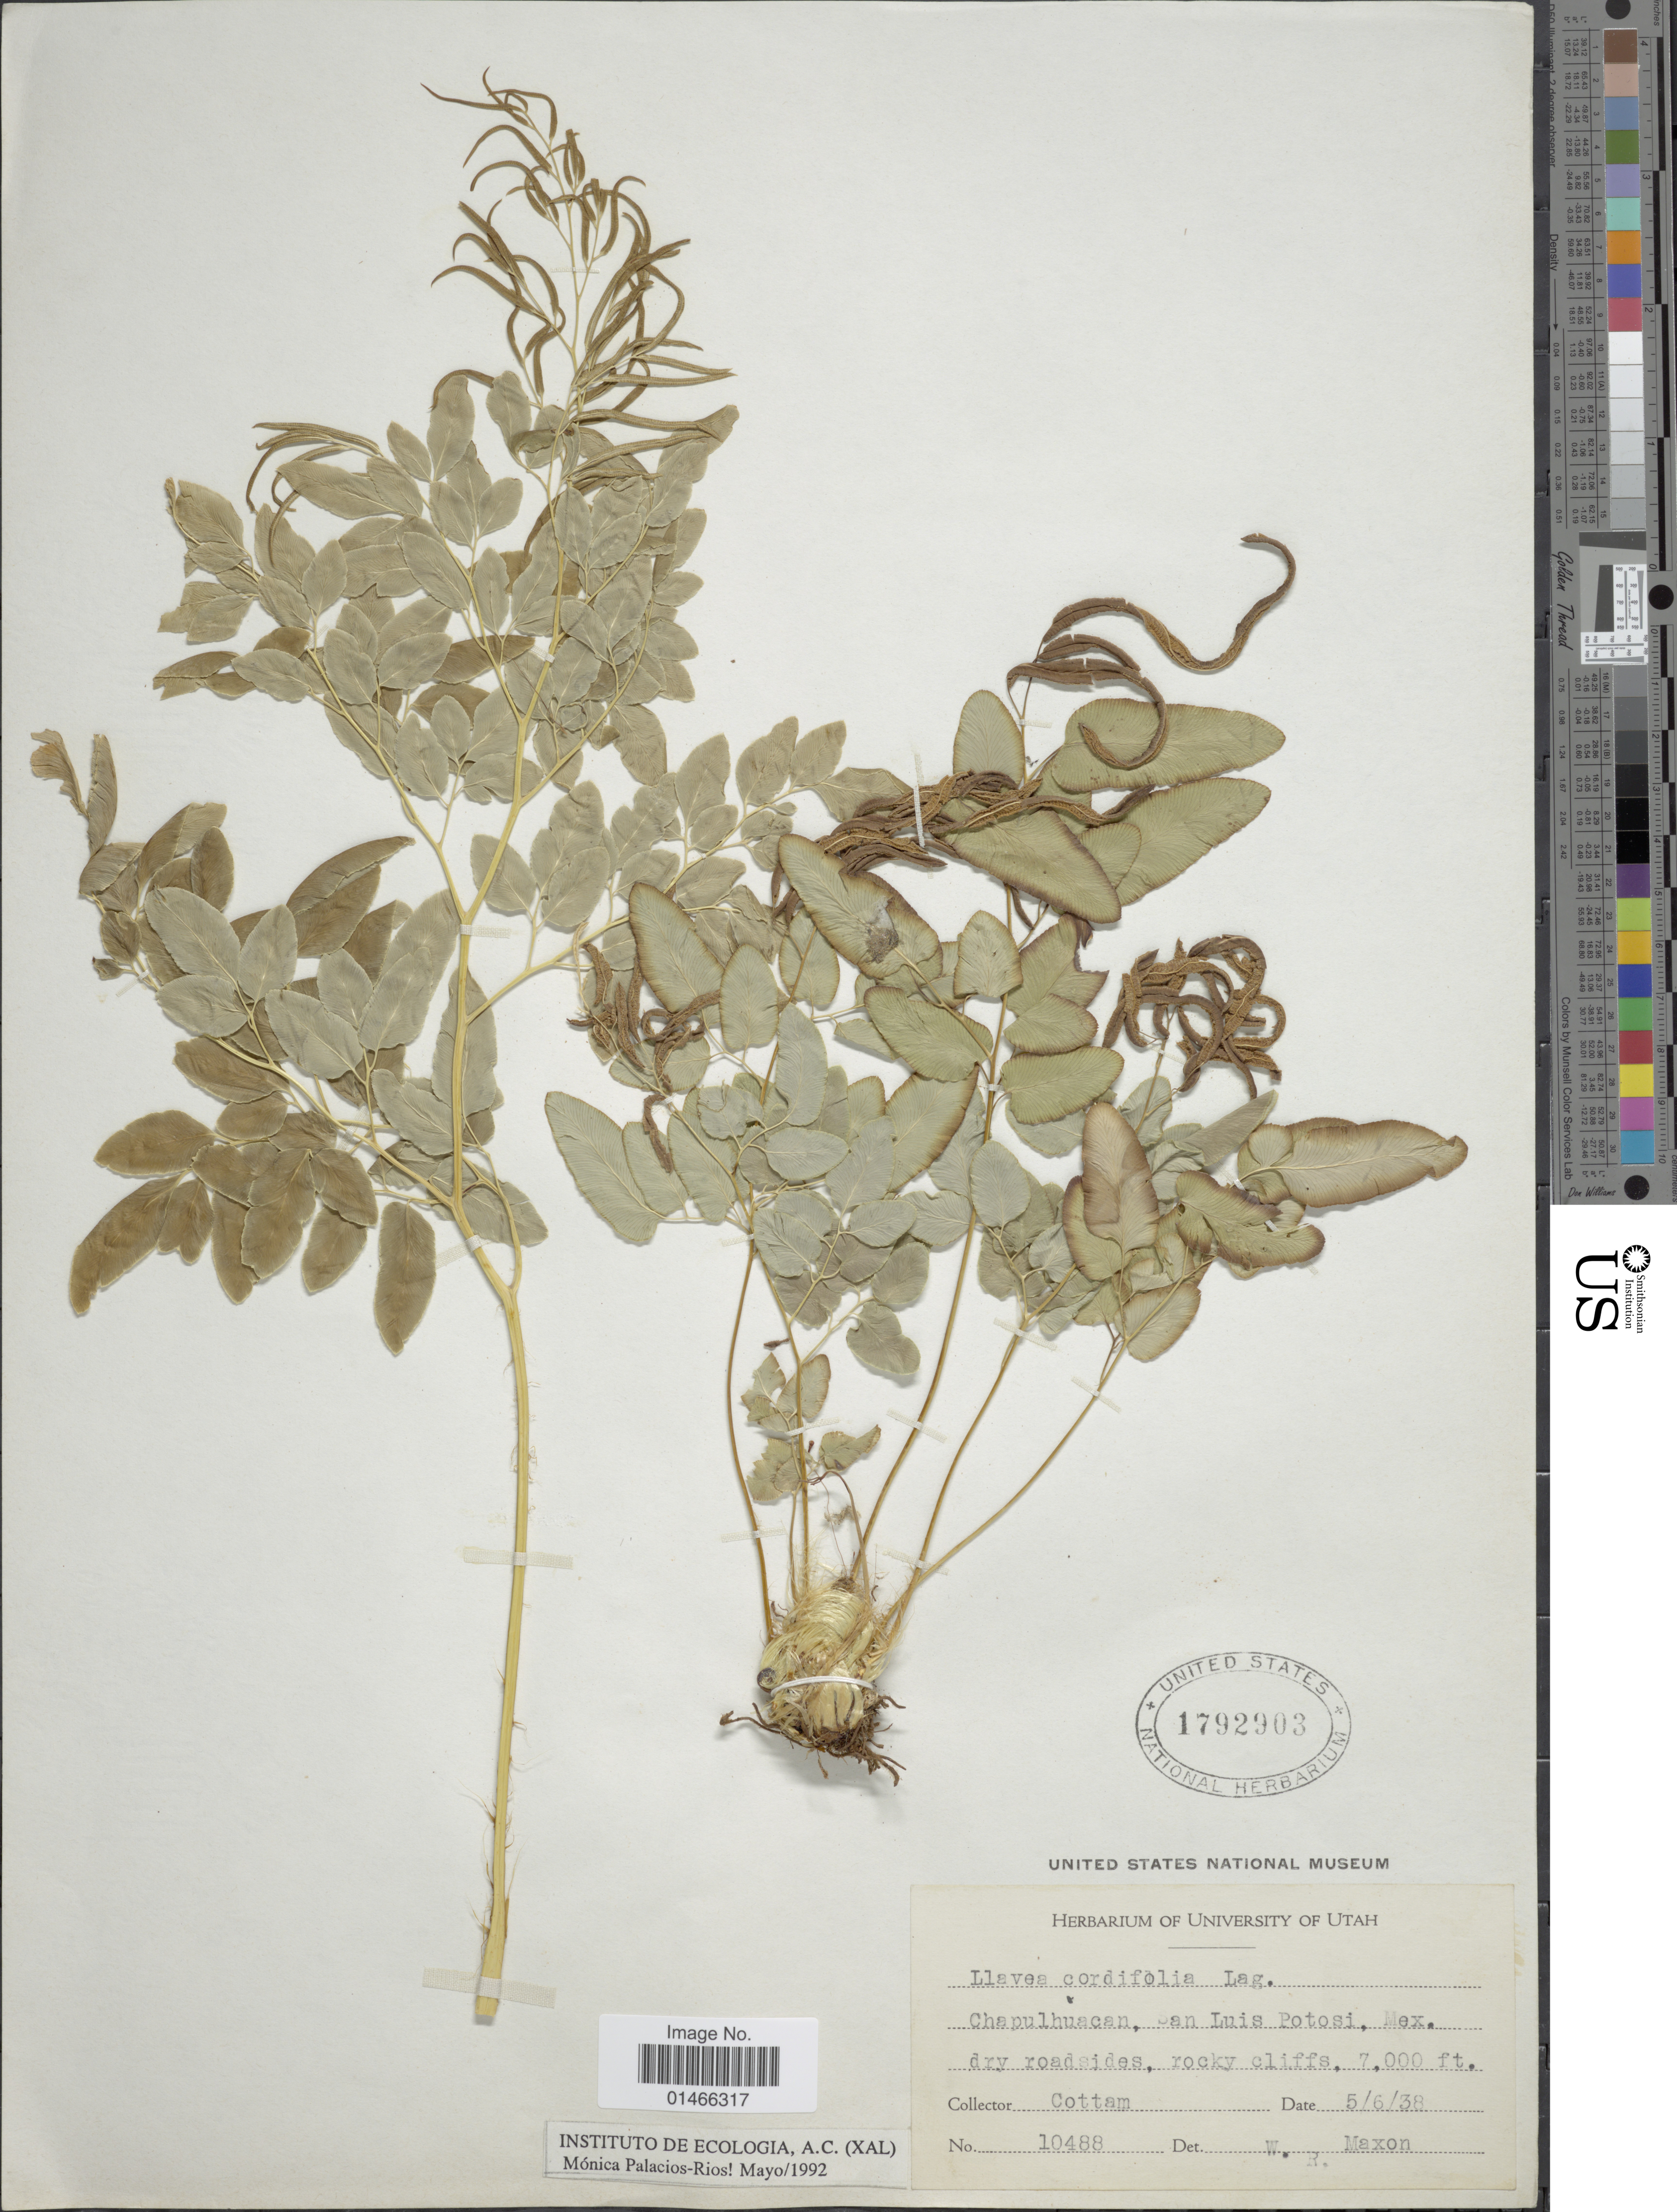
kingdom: Plantae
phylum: Tracheophyta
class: Polypodiopsida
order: Polypodiales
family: Pteridaceae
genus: Llavea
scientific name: Llavea cordifolia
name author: Lag.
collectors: Cottam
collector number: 10488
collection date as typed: Transcribed d/m/y: 5/6/38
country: Mexico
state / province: San Luis Potosí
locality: Chapulhuacan. Mex. dry roadsides, rocky cliffs.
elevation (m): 2134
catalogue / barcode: US 1792903